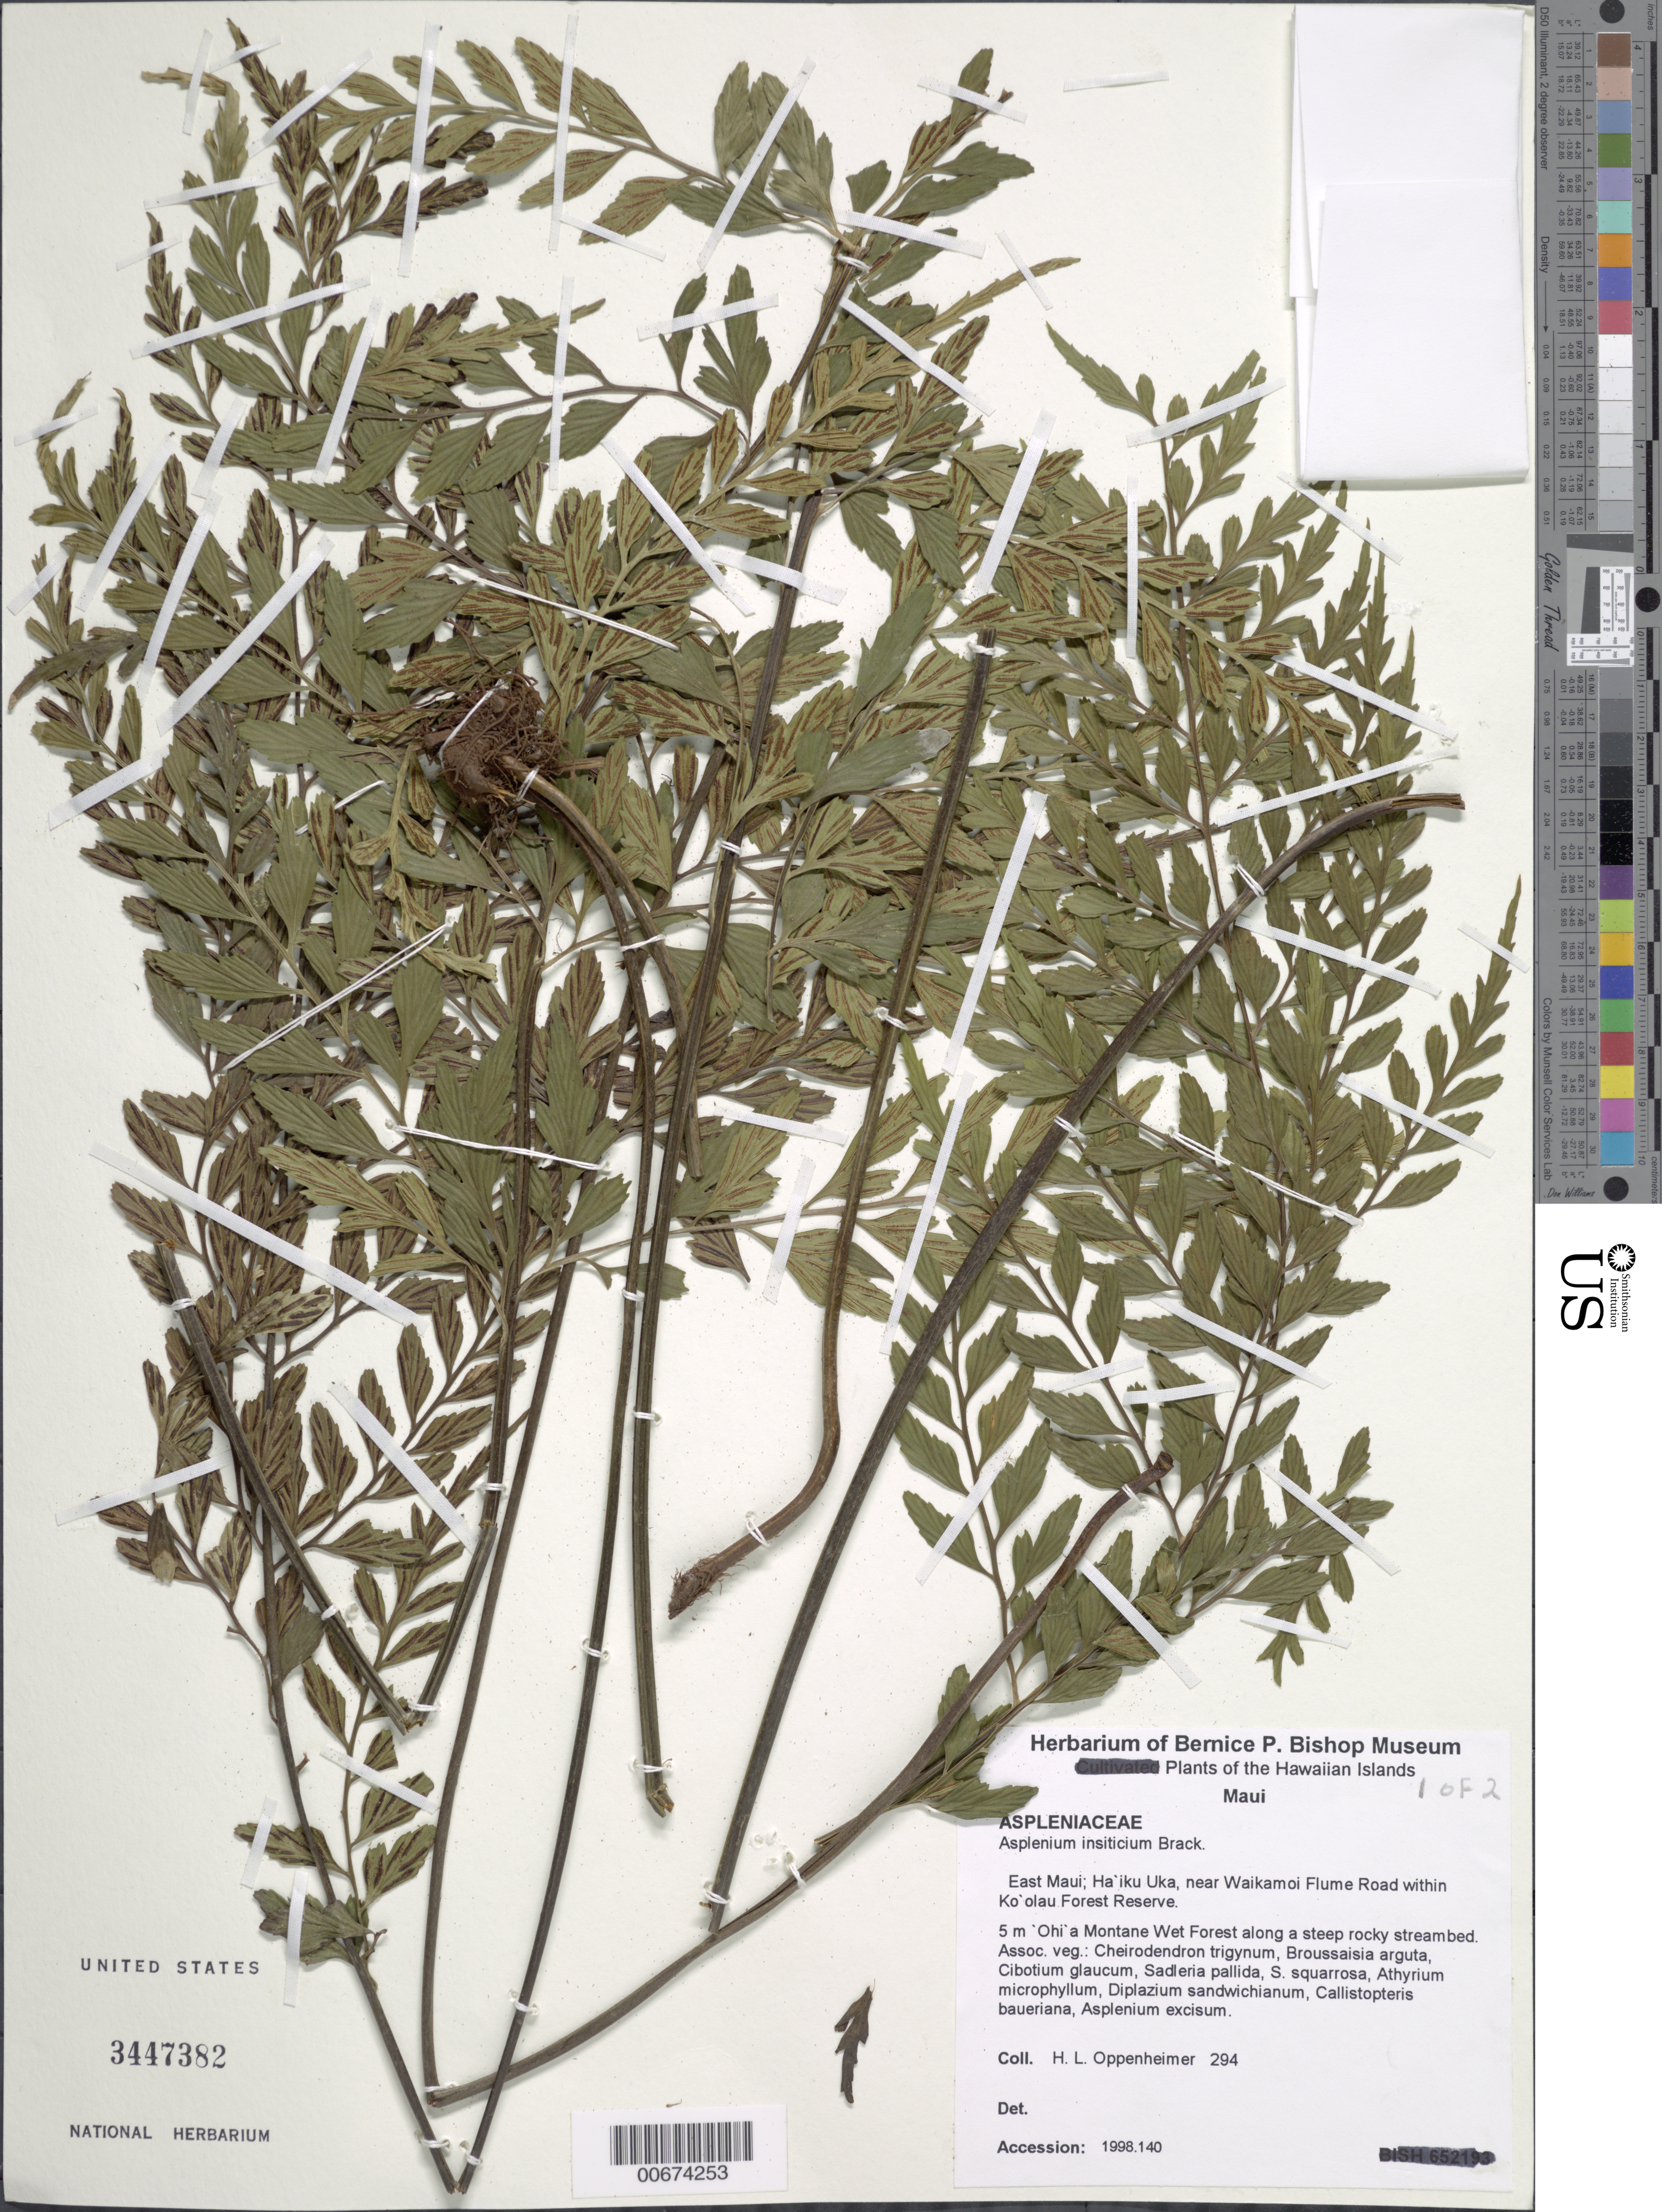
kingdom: Plantae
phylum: Tracheophyta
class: Polypodiopsida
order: Polypodiales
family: Aspleniaceae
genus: Asplenium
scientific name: Asplenium insiticium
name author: Brack. in Wilkes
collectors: H. L. Oppenheimer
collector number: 294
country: United States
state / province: Hawaii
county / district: Maui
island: Maui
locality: E Maui; Ha'iku Uka, near Waikamoi Flume Road within Ko'olau Forest Reserve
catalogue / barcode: US 3447382